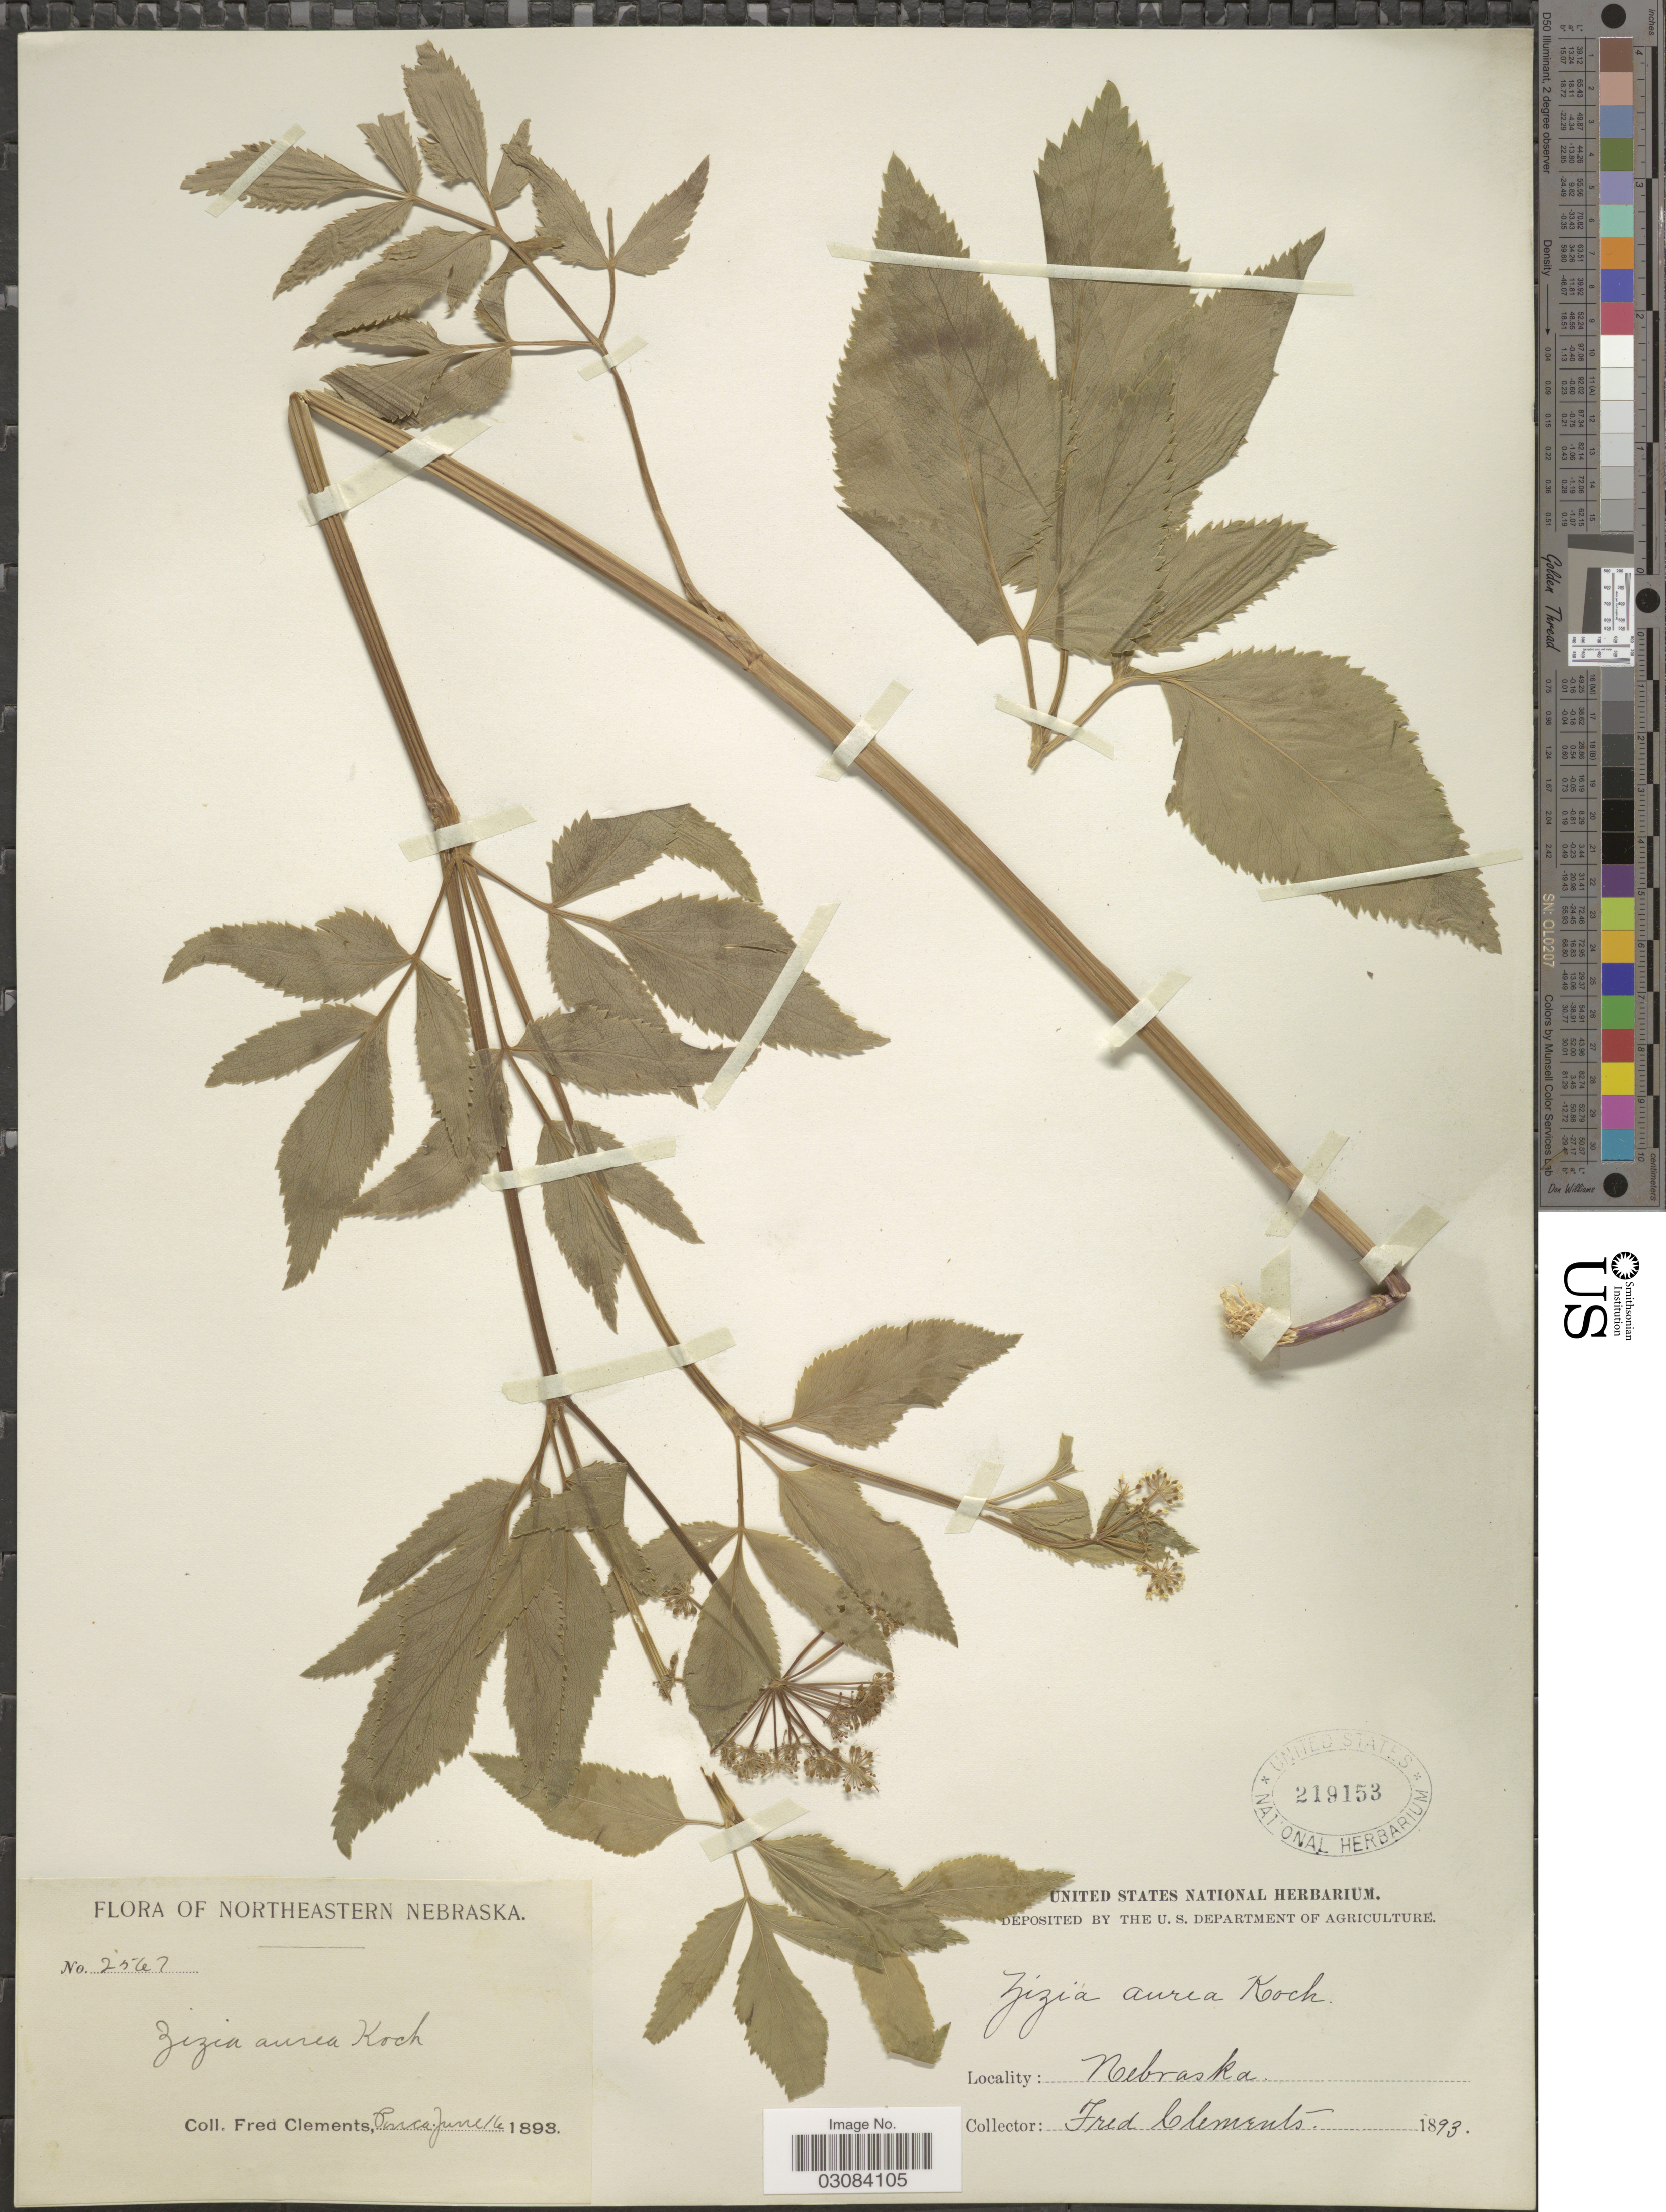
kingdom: Plantae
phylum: Tracheophyta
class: Magnoliopsida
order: Apiales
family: Apiaceae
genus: Zizia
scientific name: Zizia aurea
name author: (L.) Koch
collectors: F. Clements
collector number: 2567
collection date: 1893-06-16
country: United States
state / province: Nebraska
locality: Northeastern Nebraska. Ponca.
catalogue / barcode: US 219153